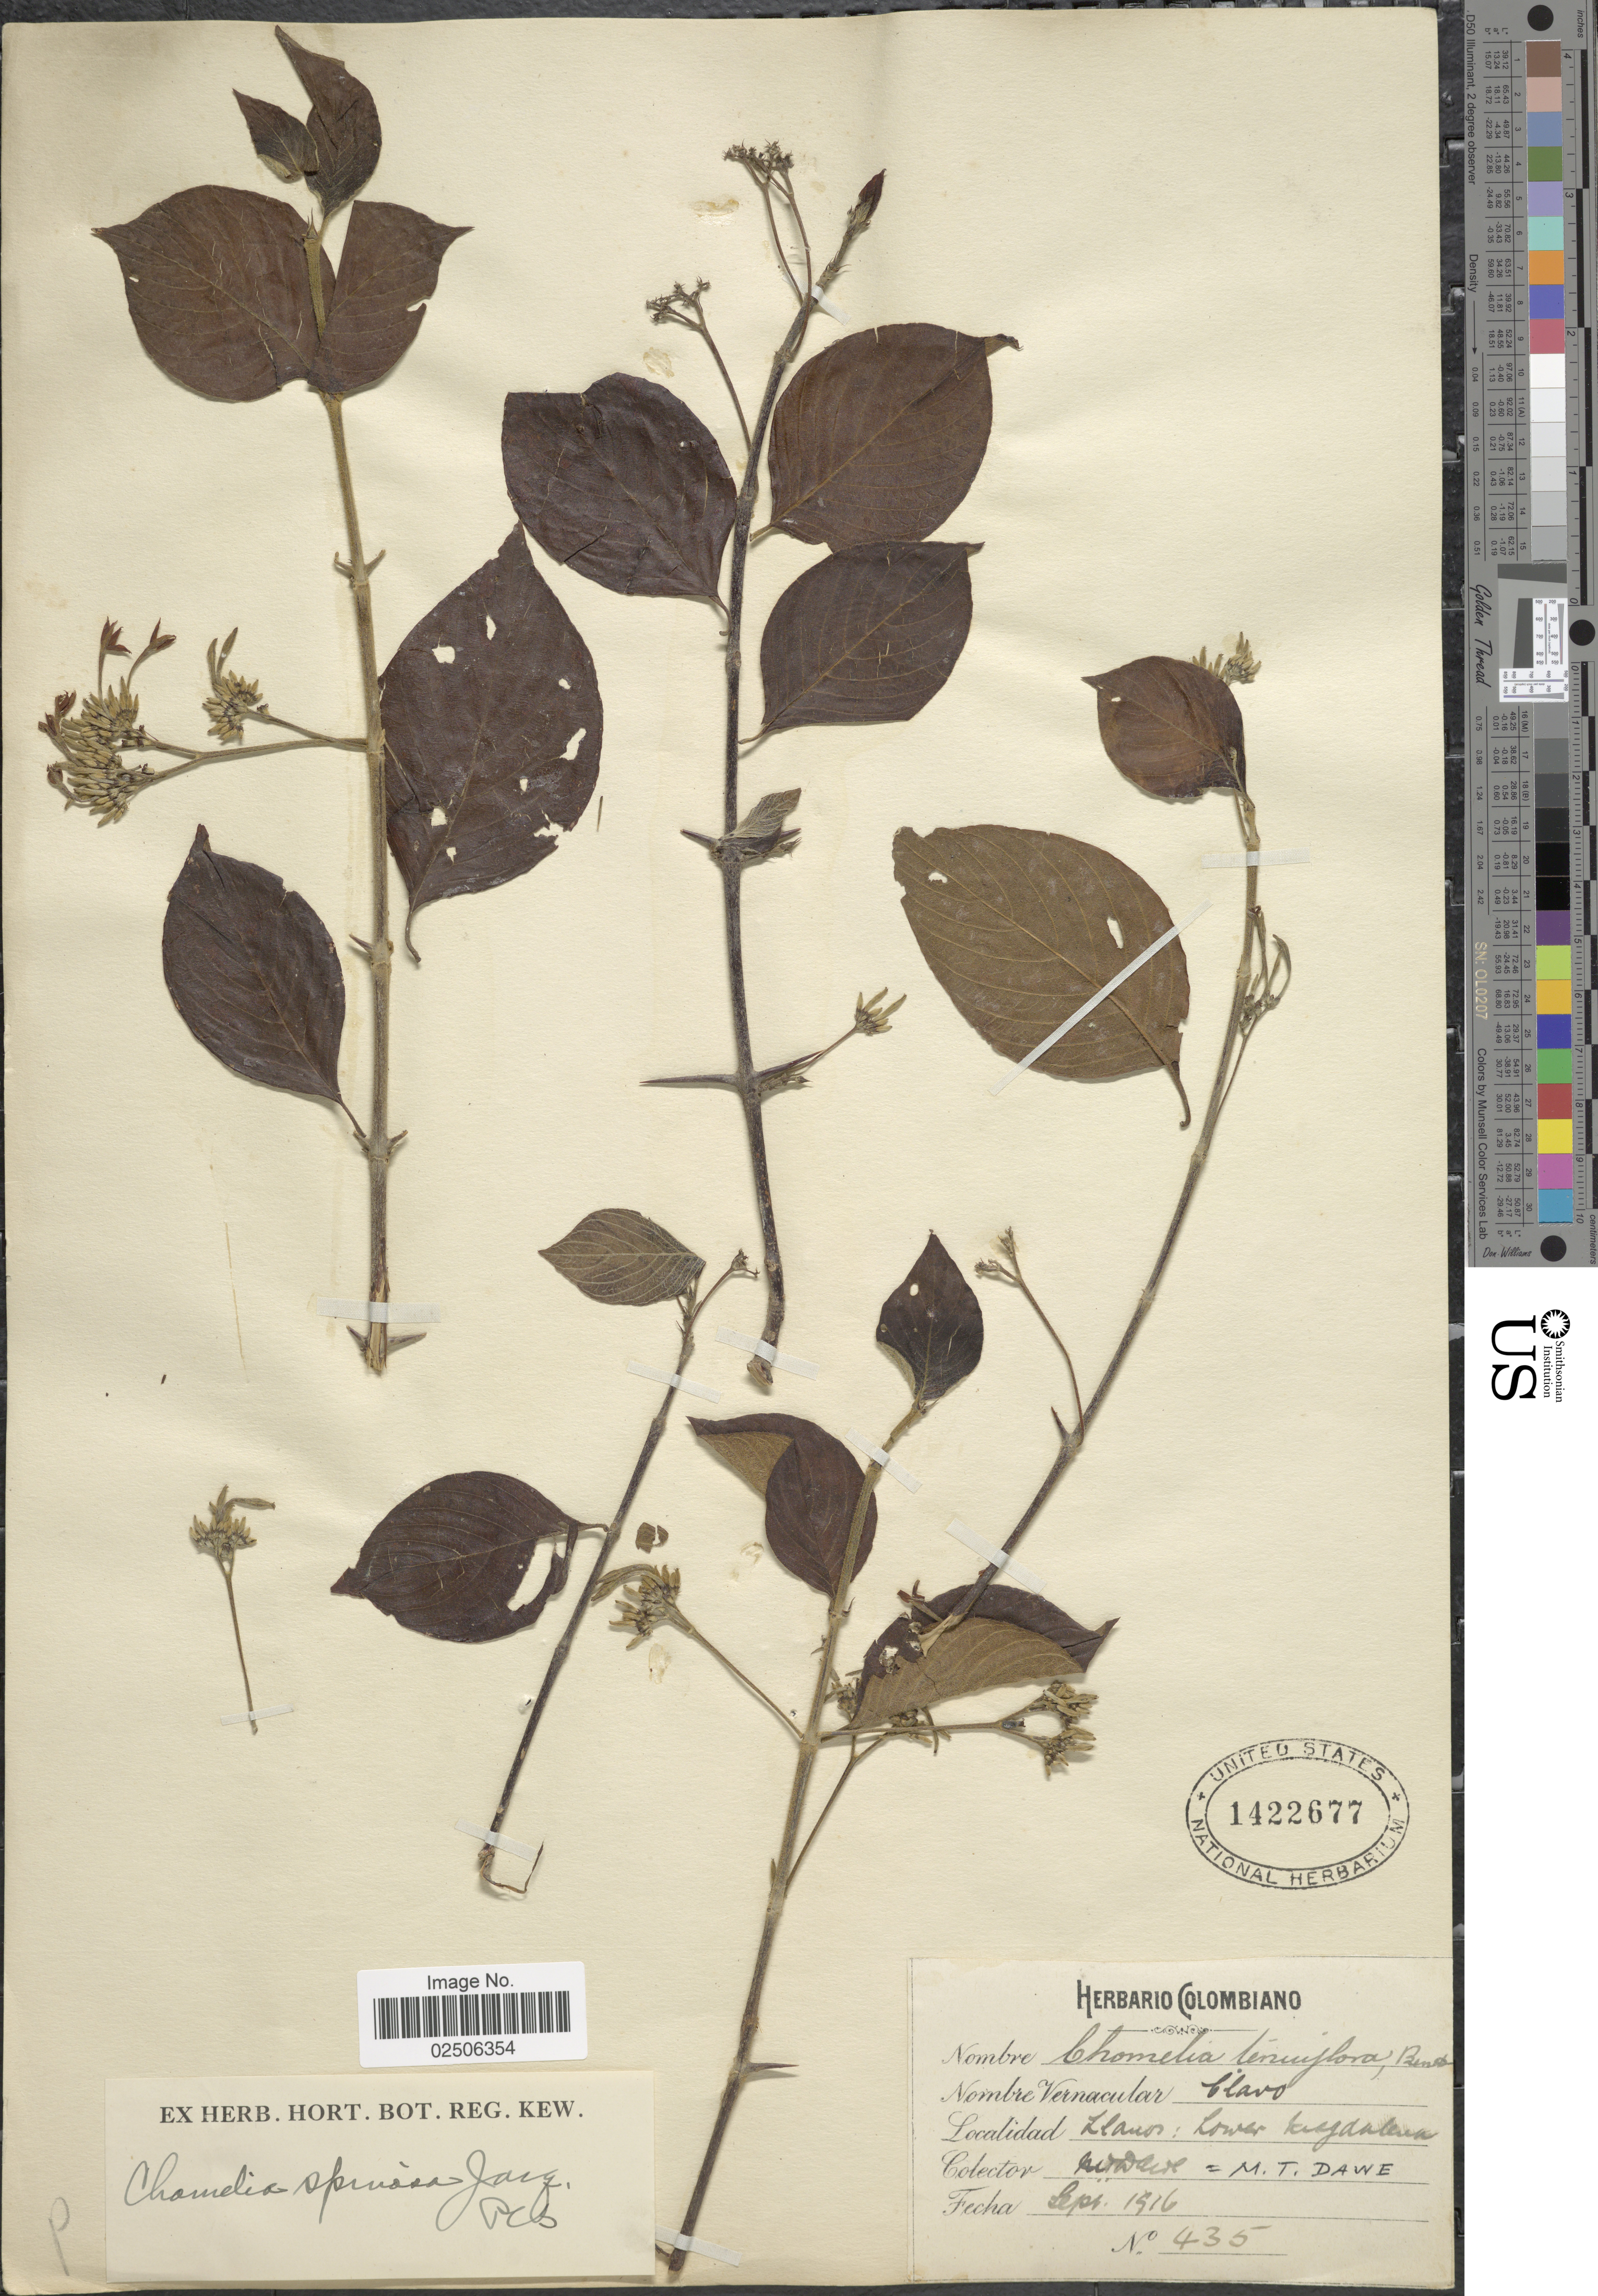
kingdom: Plantae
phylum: Tracheophyta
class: Magnoliopsida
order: Gentianales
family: Rubiaceae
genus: Chomelia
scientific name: Chomelia spinosa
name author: Jacq.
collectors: M. T. Dawe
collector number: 435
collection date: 1916-09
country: Colombia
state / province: Magdalena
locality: Llanos: Lower Magdalena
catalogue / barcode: US 1422677